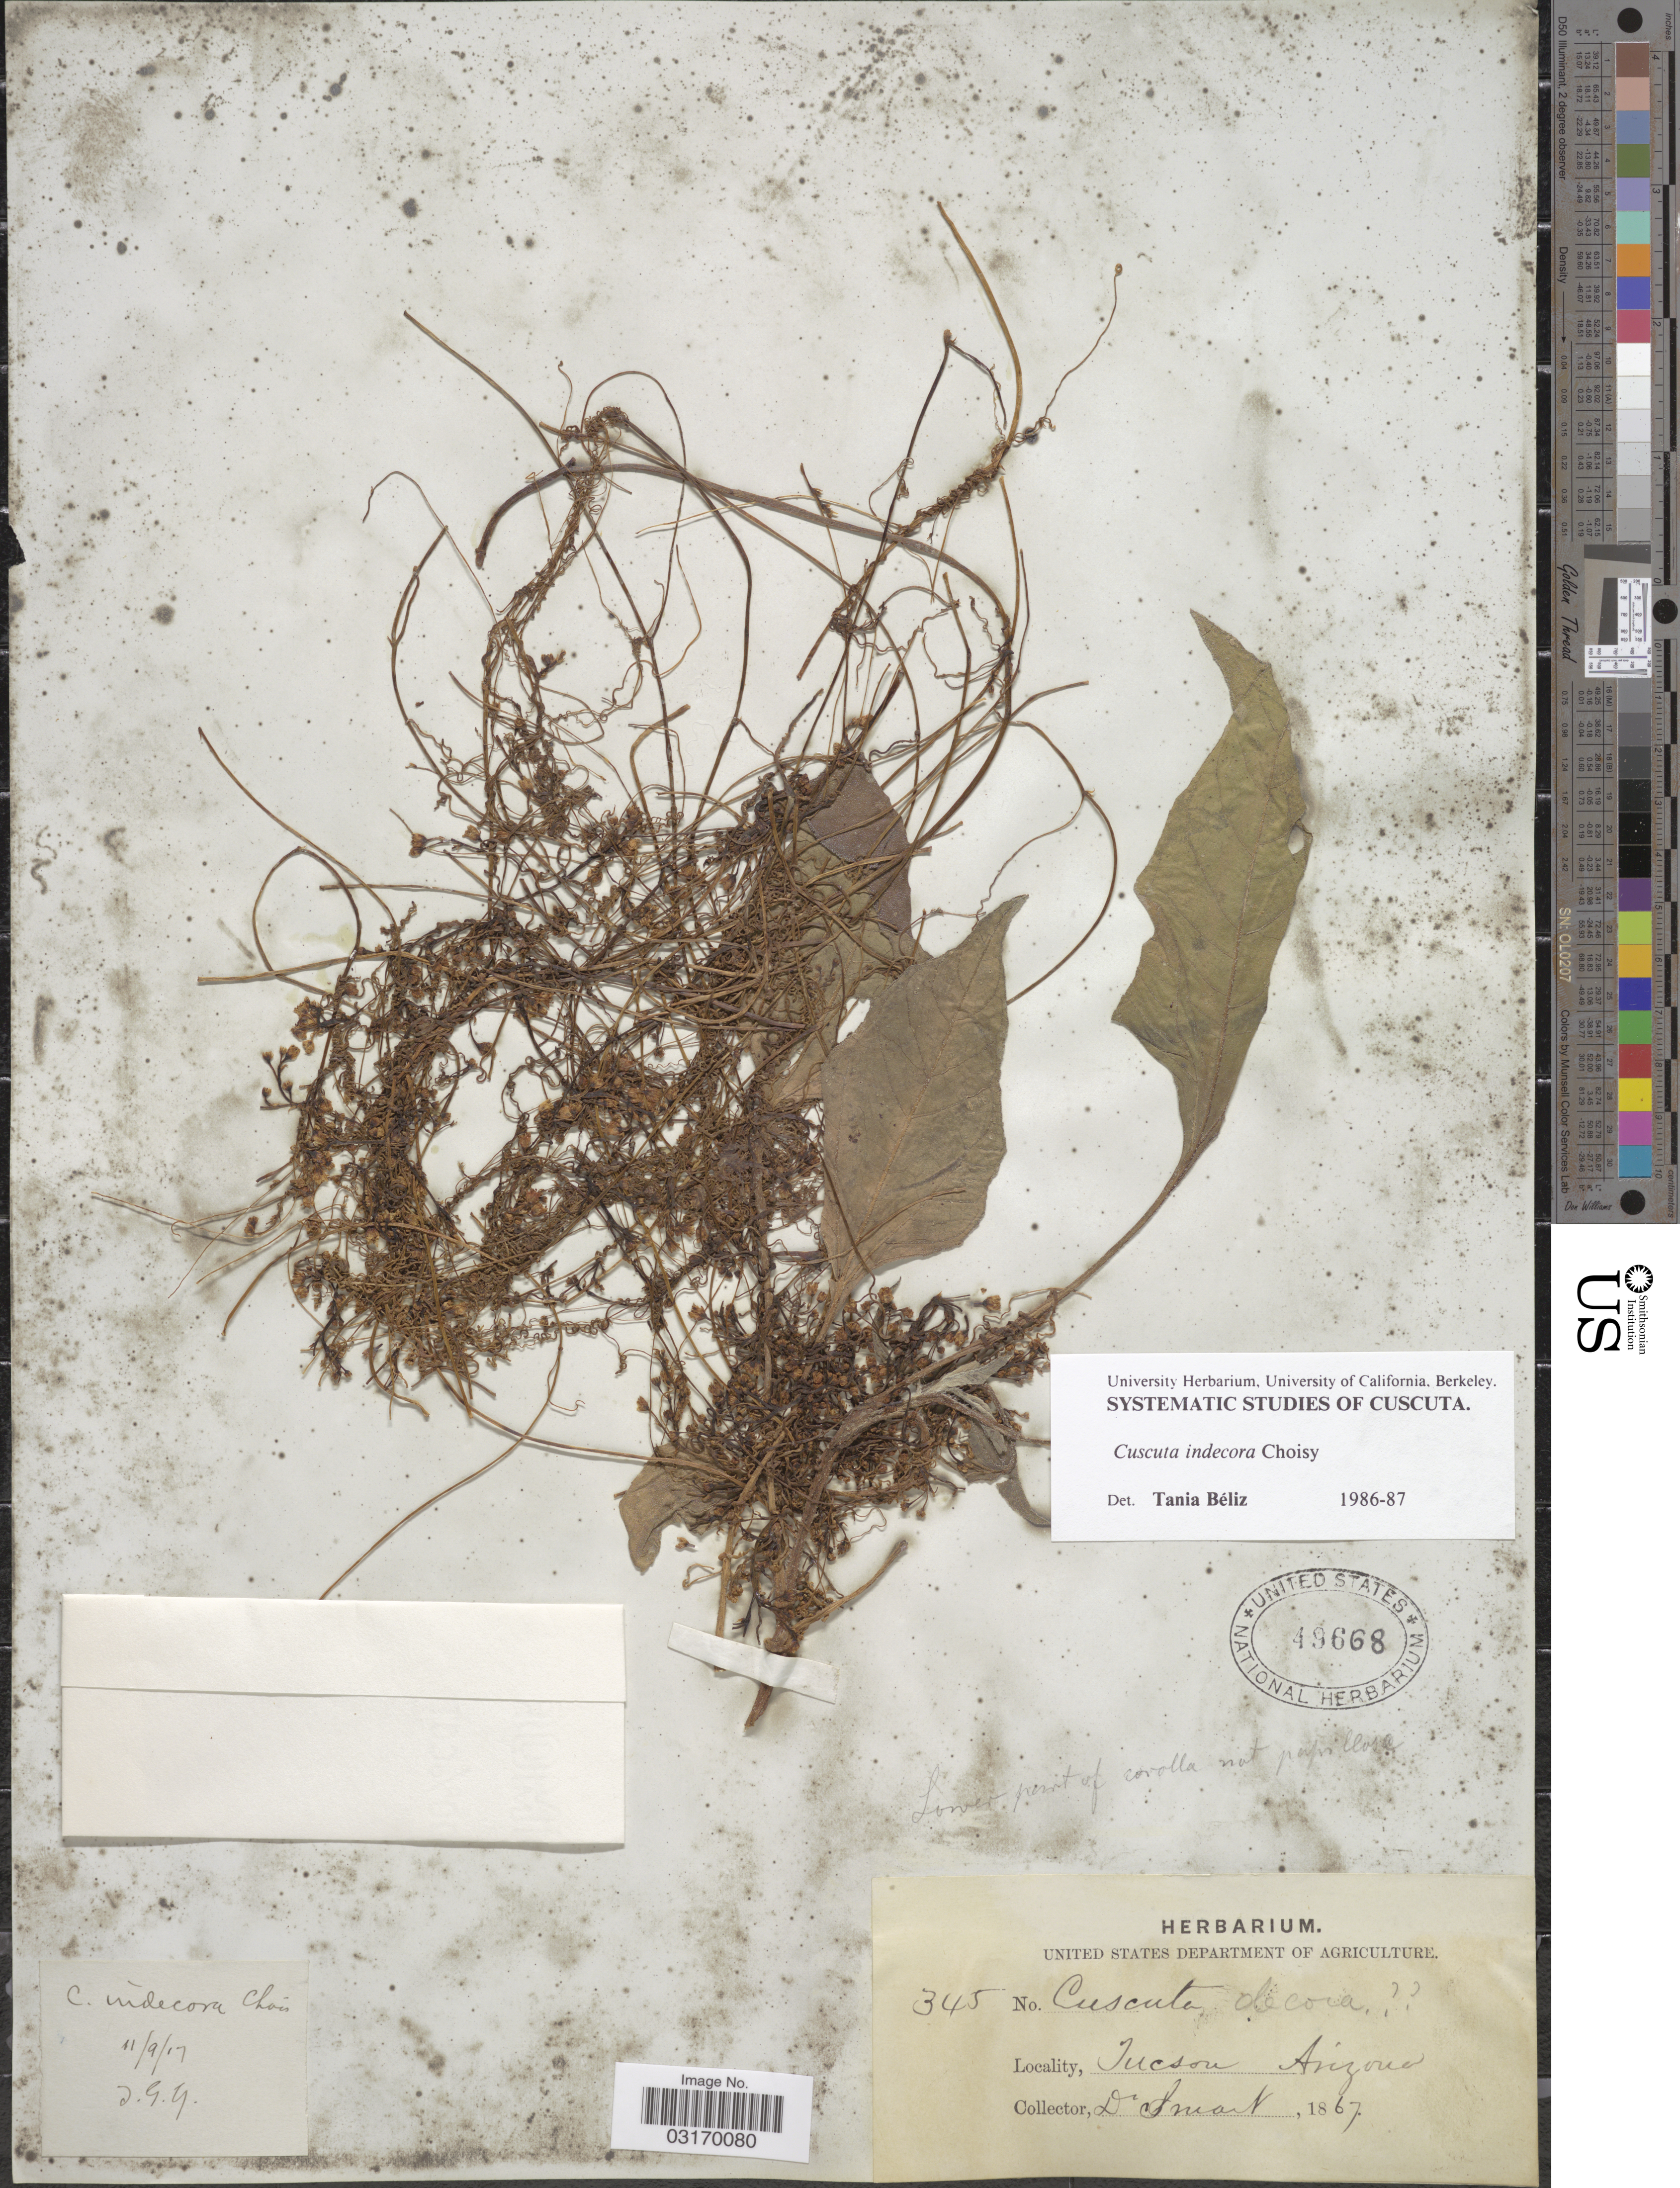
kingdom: Plantae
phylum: Tracheophyta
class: Magnoliopsida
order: Solanales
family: Convolvulaceae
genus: Cuscuta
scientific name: Cuscuta indecora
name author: Choisy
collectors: -. Smart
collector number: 345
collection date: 1867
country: United States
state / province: Arizona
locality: Tucson.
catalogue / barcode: US 49668